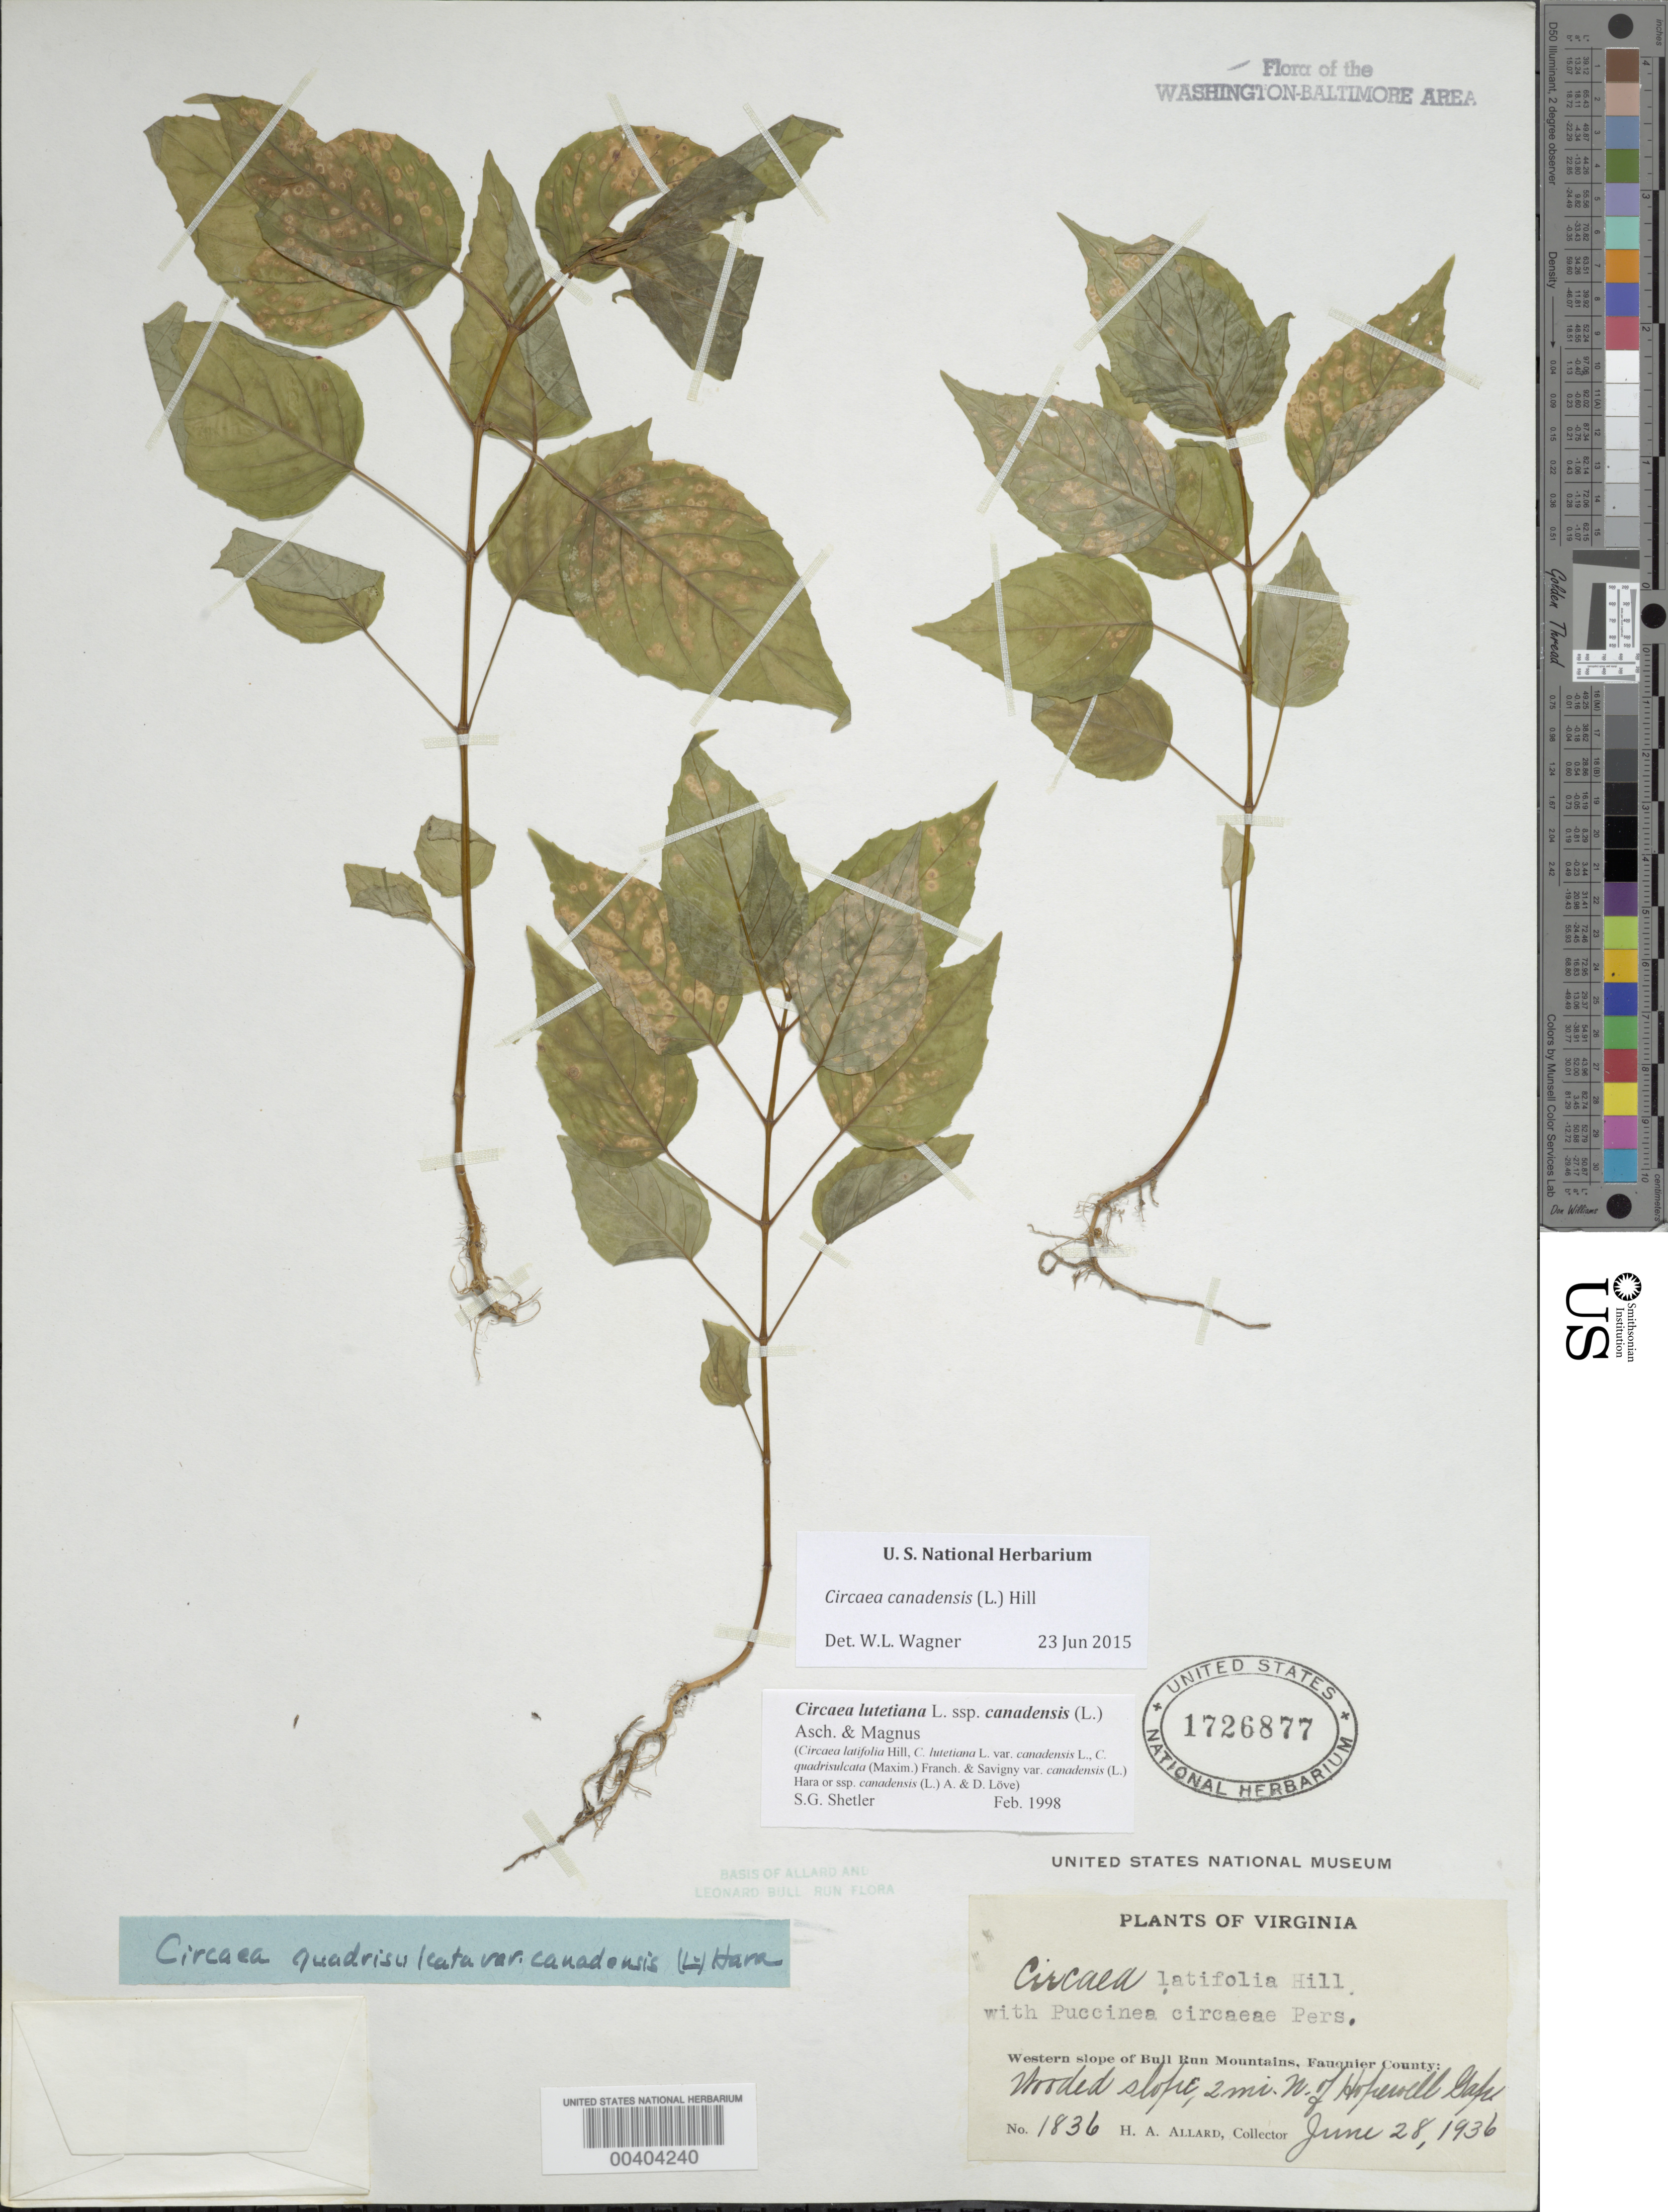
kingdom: Plantae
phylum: Tracheophyta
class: Magnoliopsida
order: Myrtales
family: Onagraceae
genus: Circaea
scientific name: Circaea canadensis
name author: (L.) Hill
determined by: Wagner, W. L., (BOT), Smithsonian Institution - National Museum of Natural History (UNITED STATES)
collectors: H. A. Allard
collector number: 1836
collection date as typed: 28 Jun 1936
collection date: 1936-06-28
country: United States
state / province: Virginia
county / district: Fauquier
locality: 2 mi. N of Hopewell Gap, western slope of Bull Run Mountains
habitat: Wooded slope, with Puccinea circaeae pers.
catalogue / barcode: US 1726877